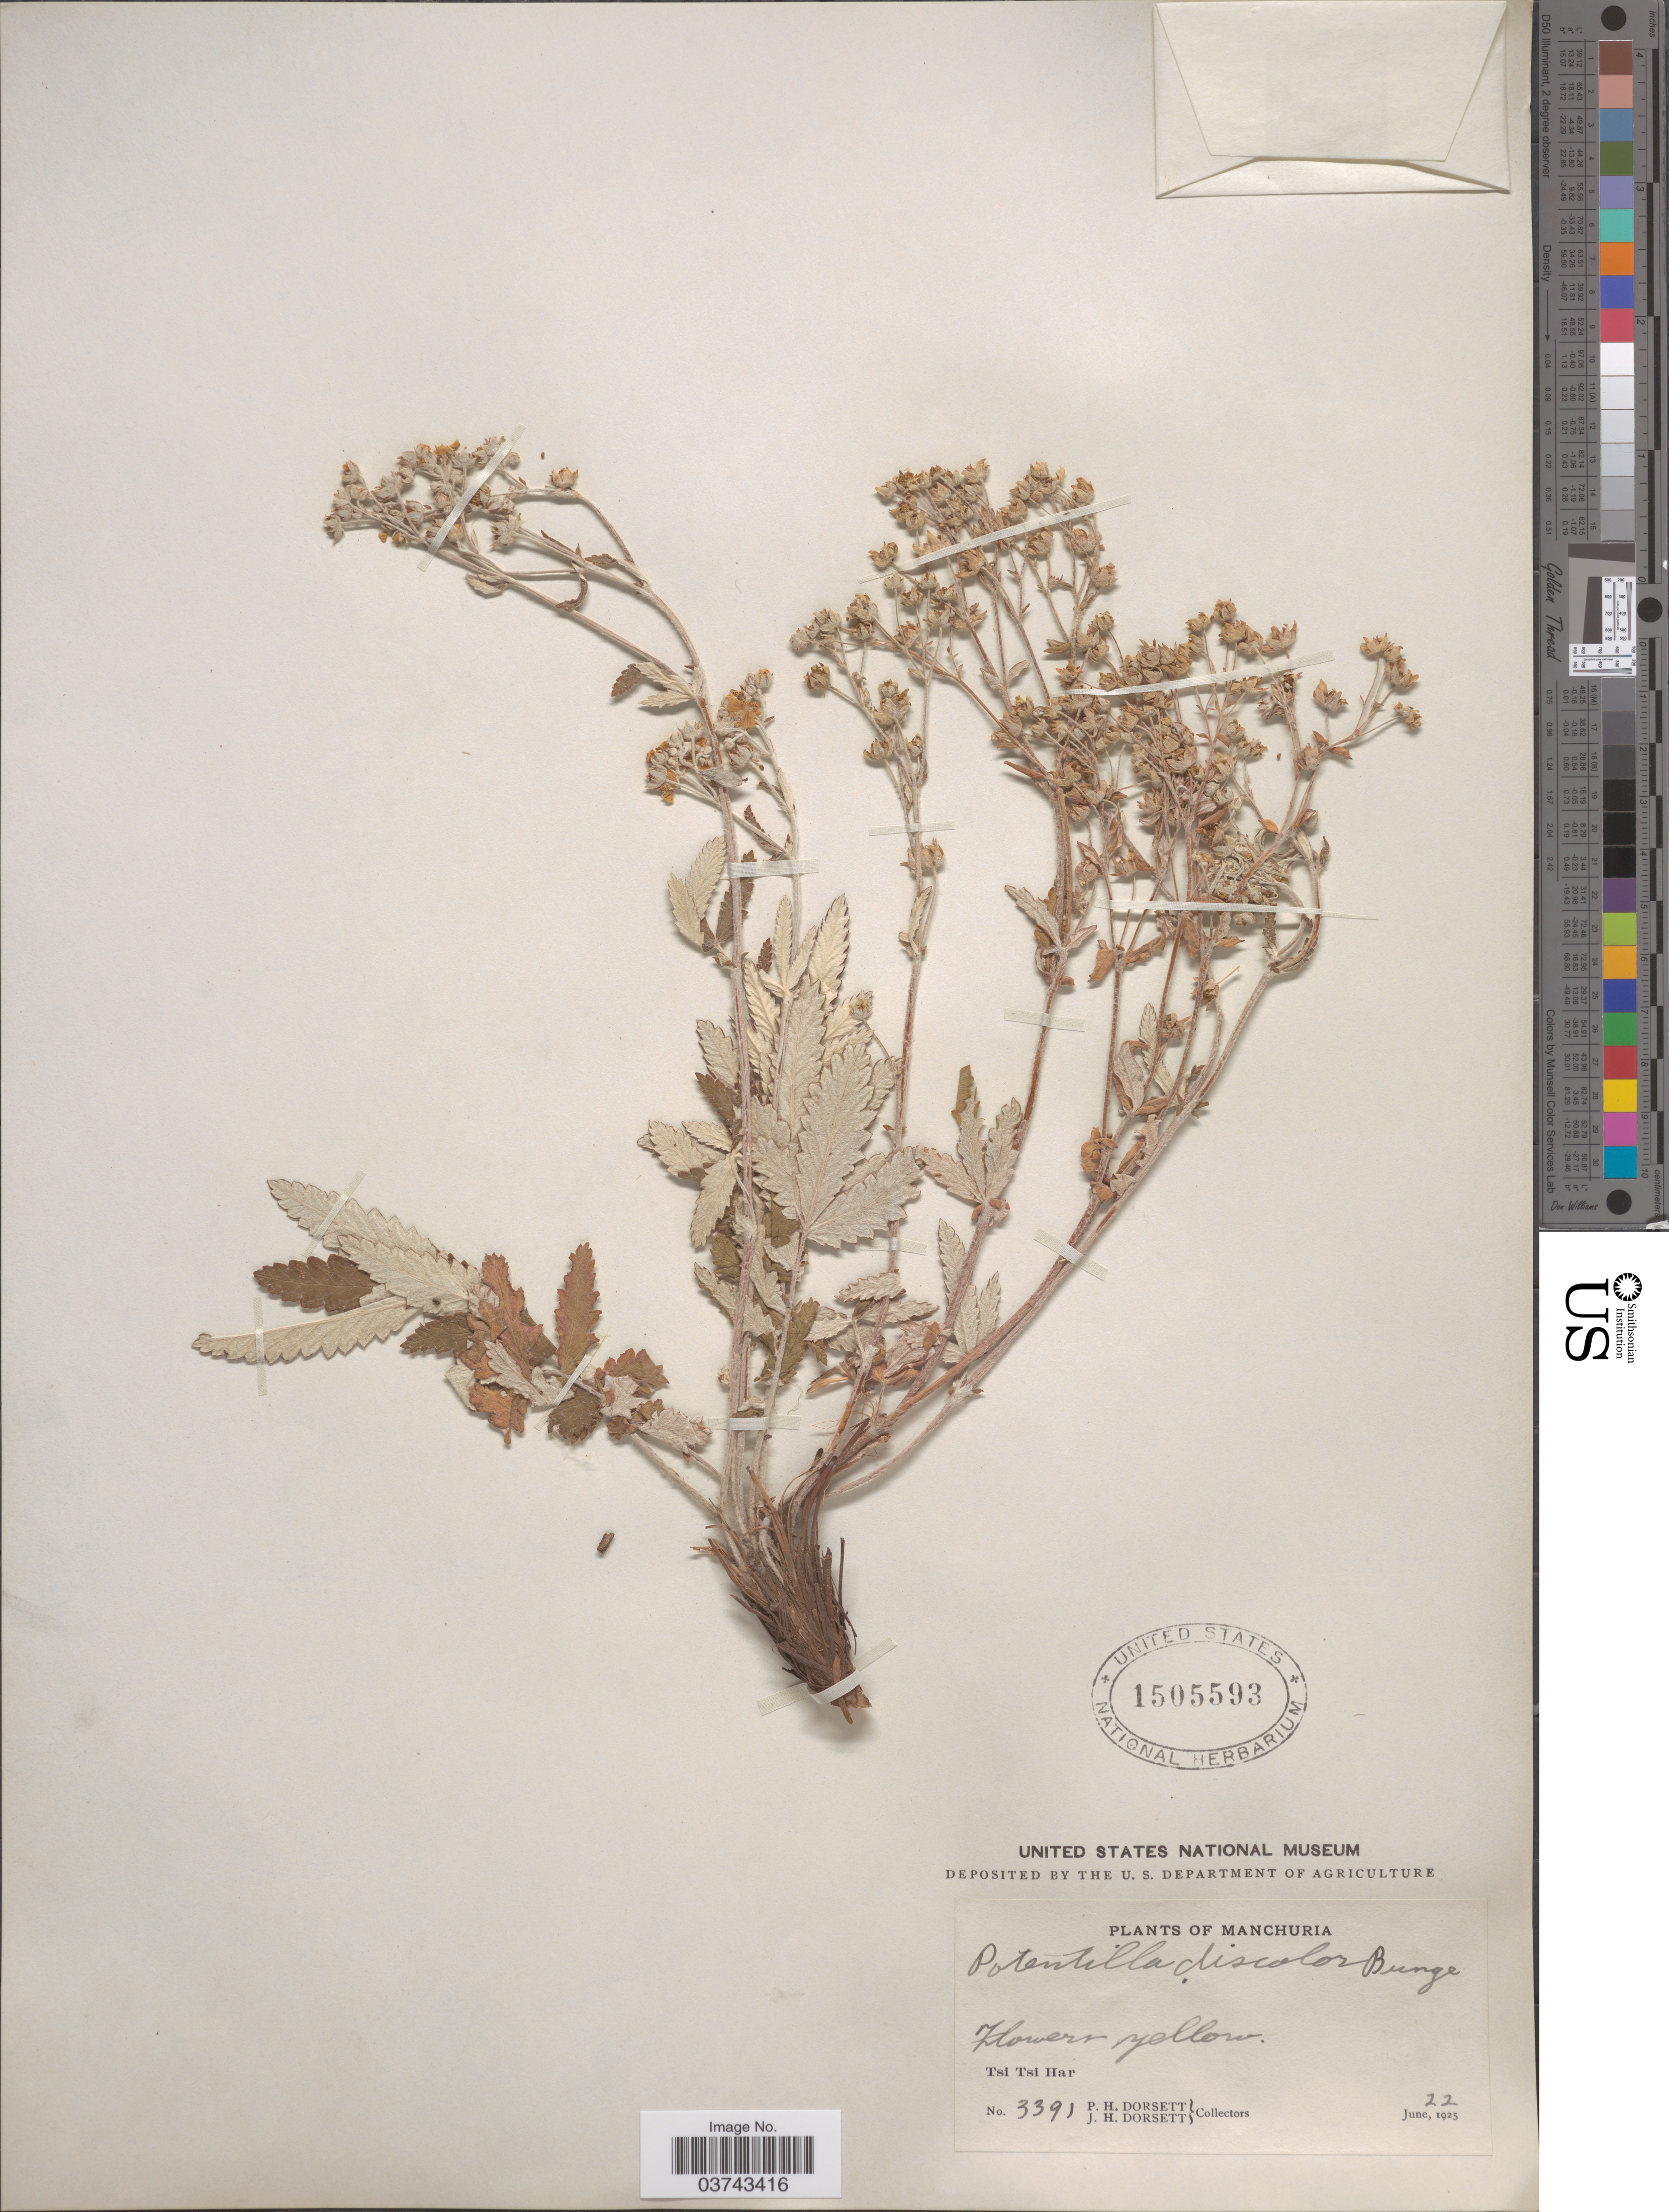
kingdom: Plantae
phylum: Tracheophyta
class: Magnoliopsida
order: Rosales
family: Rosaceae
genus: Potentilla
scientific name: Potentilla discolor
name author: Bunge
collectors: P. H. Dorsett & J. Dorsett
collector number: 3391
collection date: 1925-06-22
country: China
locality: Manchuria. Tsi Tsi Har.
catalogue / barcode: US 1505593